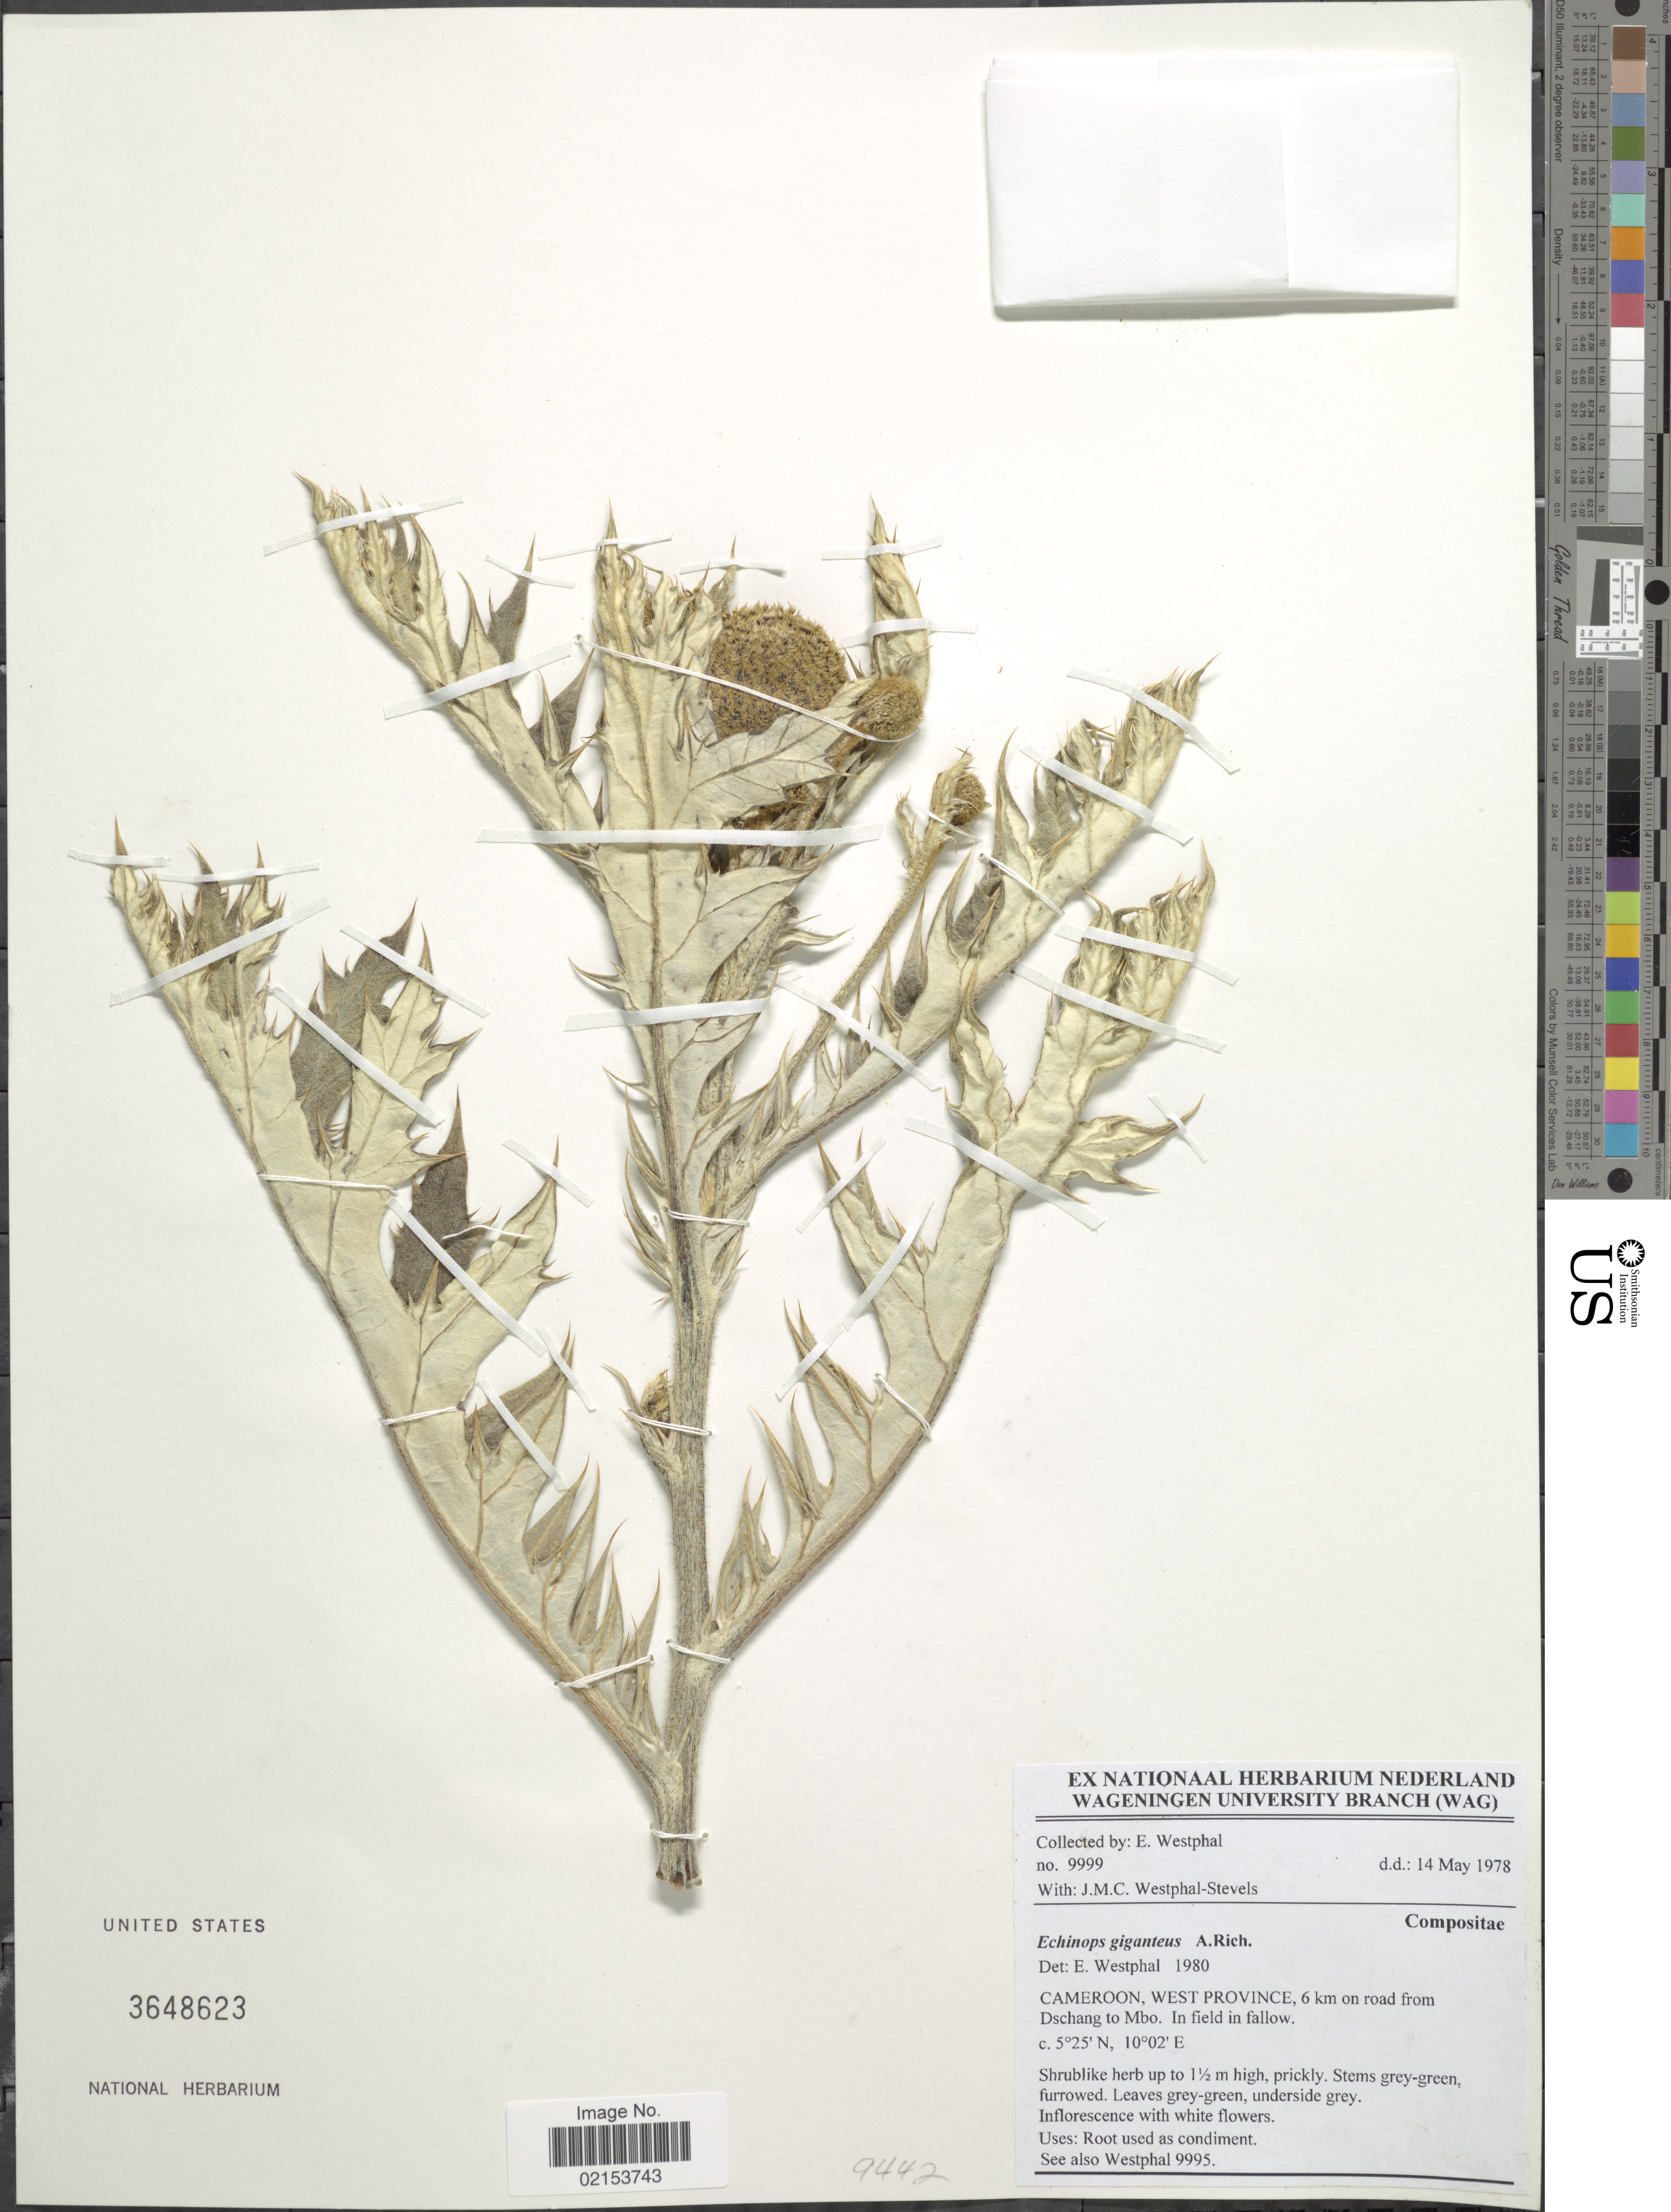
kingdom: Plantae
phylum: Tracheophyta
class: Magnoliopsida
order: Asterales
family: Asteraceae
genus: Echinops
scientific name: Echinops giganteus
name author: A. Rich.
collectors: E. Westphal & J. Westphal-Stevels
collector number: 9999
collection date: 1978-05-14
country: Cameroon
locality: West Province, 6 km on road from Dschang to Mbo.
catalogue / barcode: US 3648623